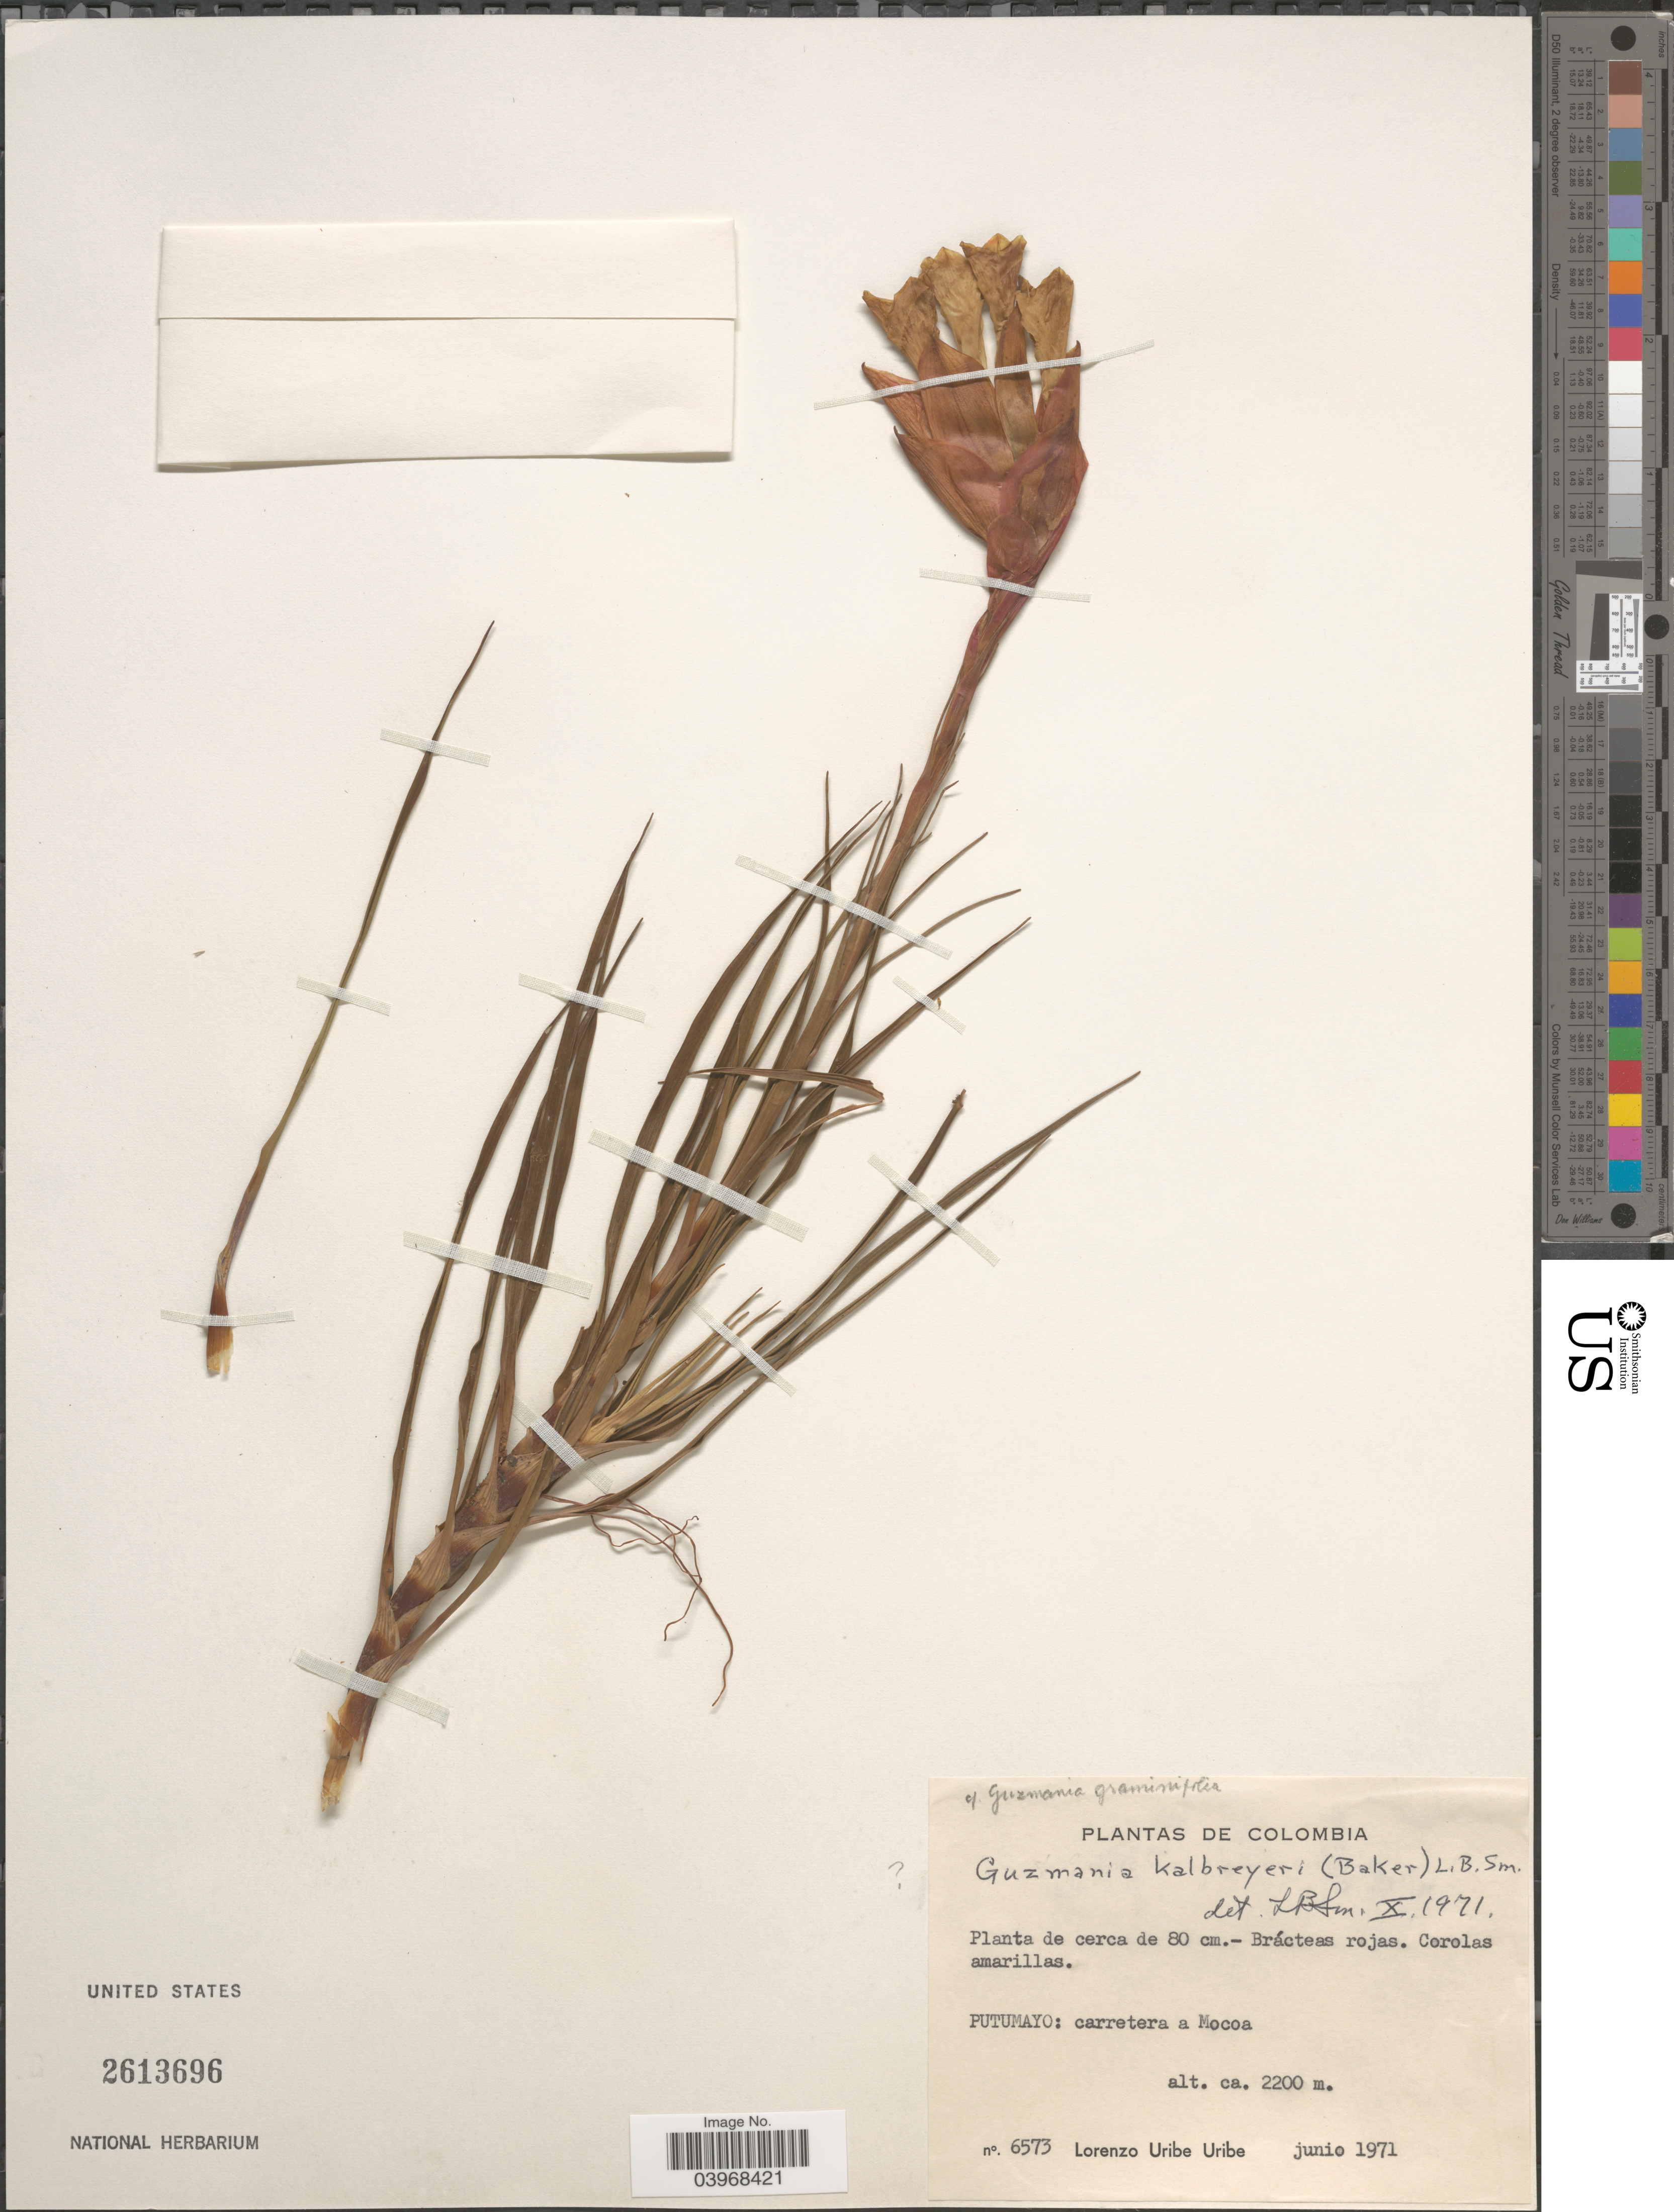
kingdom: Plantae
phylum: Tracheophyta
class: Liliopsida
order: Poales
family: Bromeliaceae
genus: Guzmania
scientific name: Guzmania kalbreyeri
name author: (Baker) L.B. Sm.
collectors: L. Uribe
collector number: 6573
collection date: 1971-06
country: Colombia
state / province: Putumayo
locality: Carretera a Mocoa.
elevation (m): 2200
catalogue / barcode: US 2613696